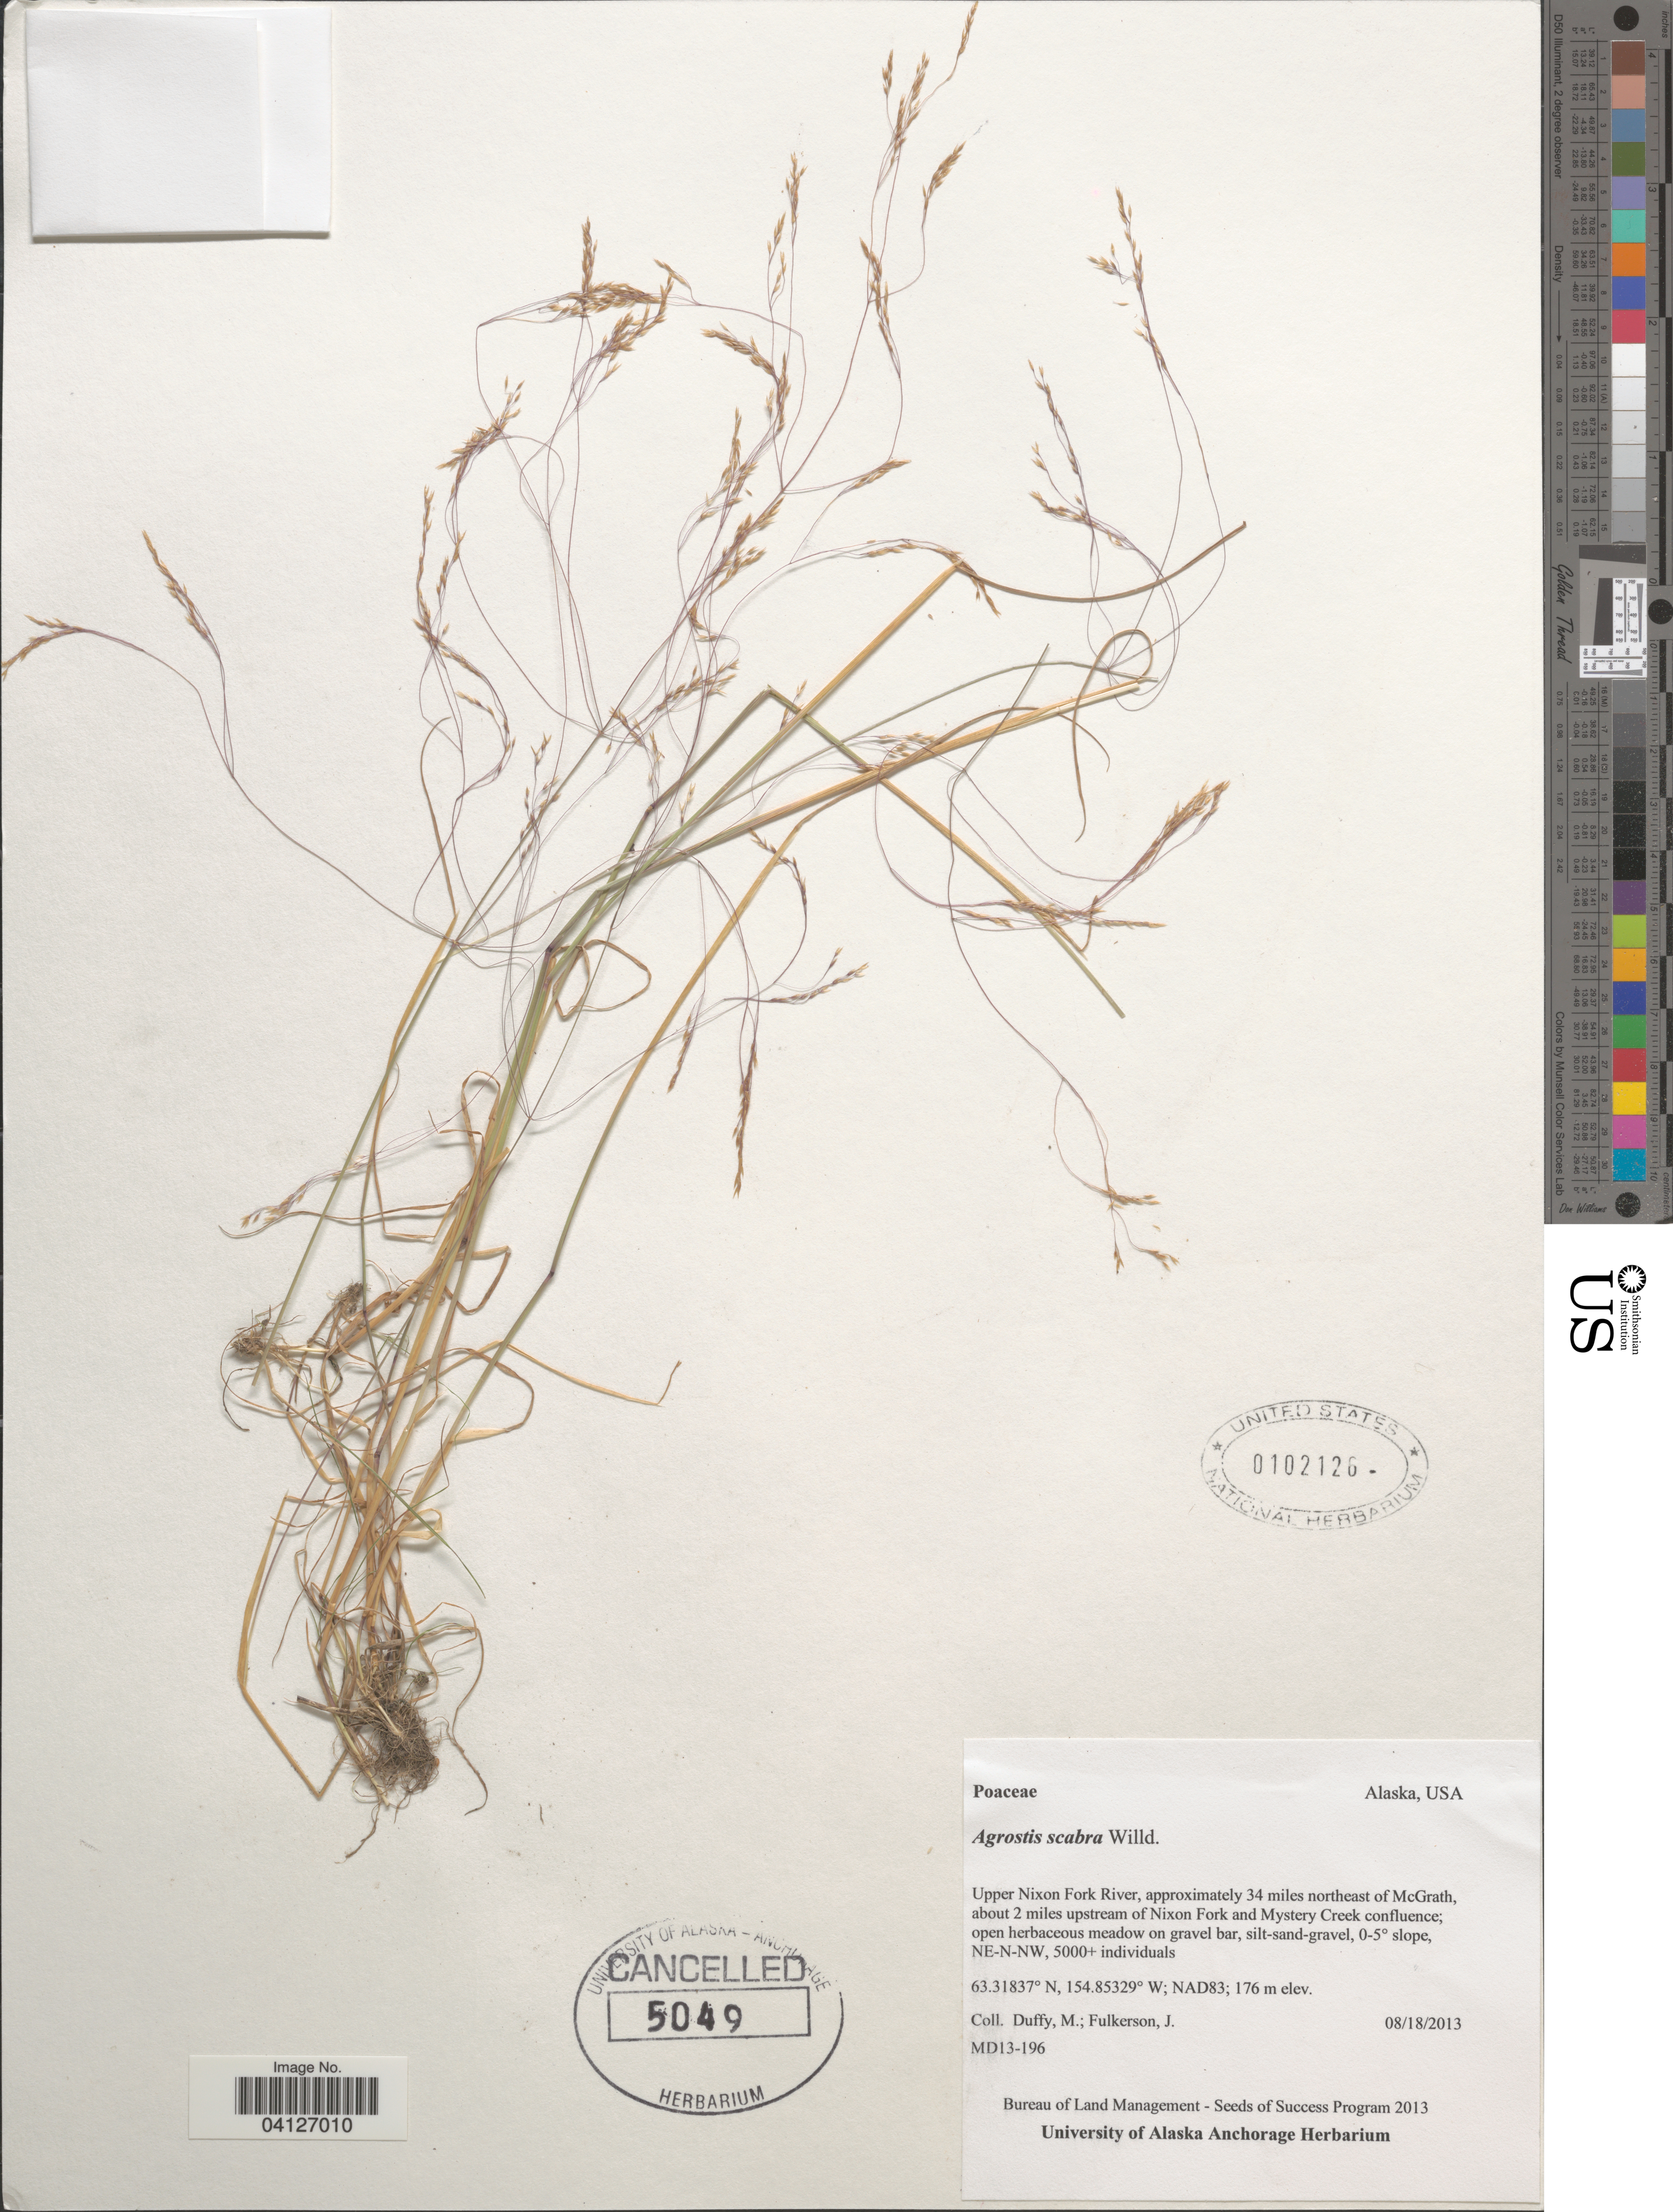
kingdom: Plantae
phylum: Tracheophyta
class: Liliopsida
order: Poales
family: Poaceae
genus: Agrostis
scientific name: Agrostis scabra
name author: Willd.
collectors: M. Duffy & J. Fulkerson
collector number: MD13-196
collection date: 2013-08-18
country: United States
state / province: Alaska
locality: Upper Nixon Fork River, approximately 34 miles northeast of McGrath, about 2 miles upstream of Nixon Fork and Mystery Creek confluence; 0-5° slope, NE-N-NW.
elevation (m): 176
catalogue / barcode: US 102126